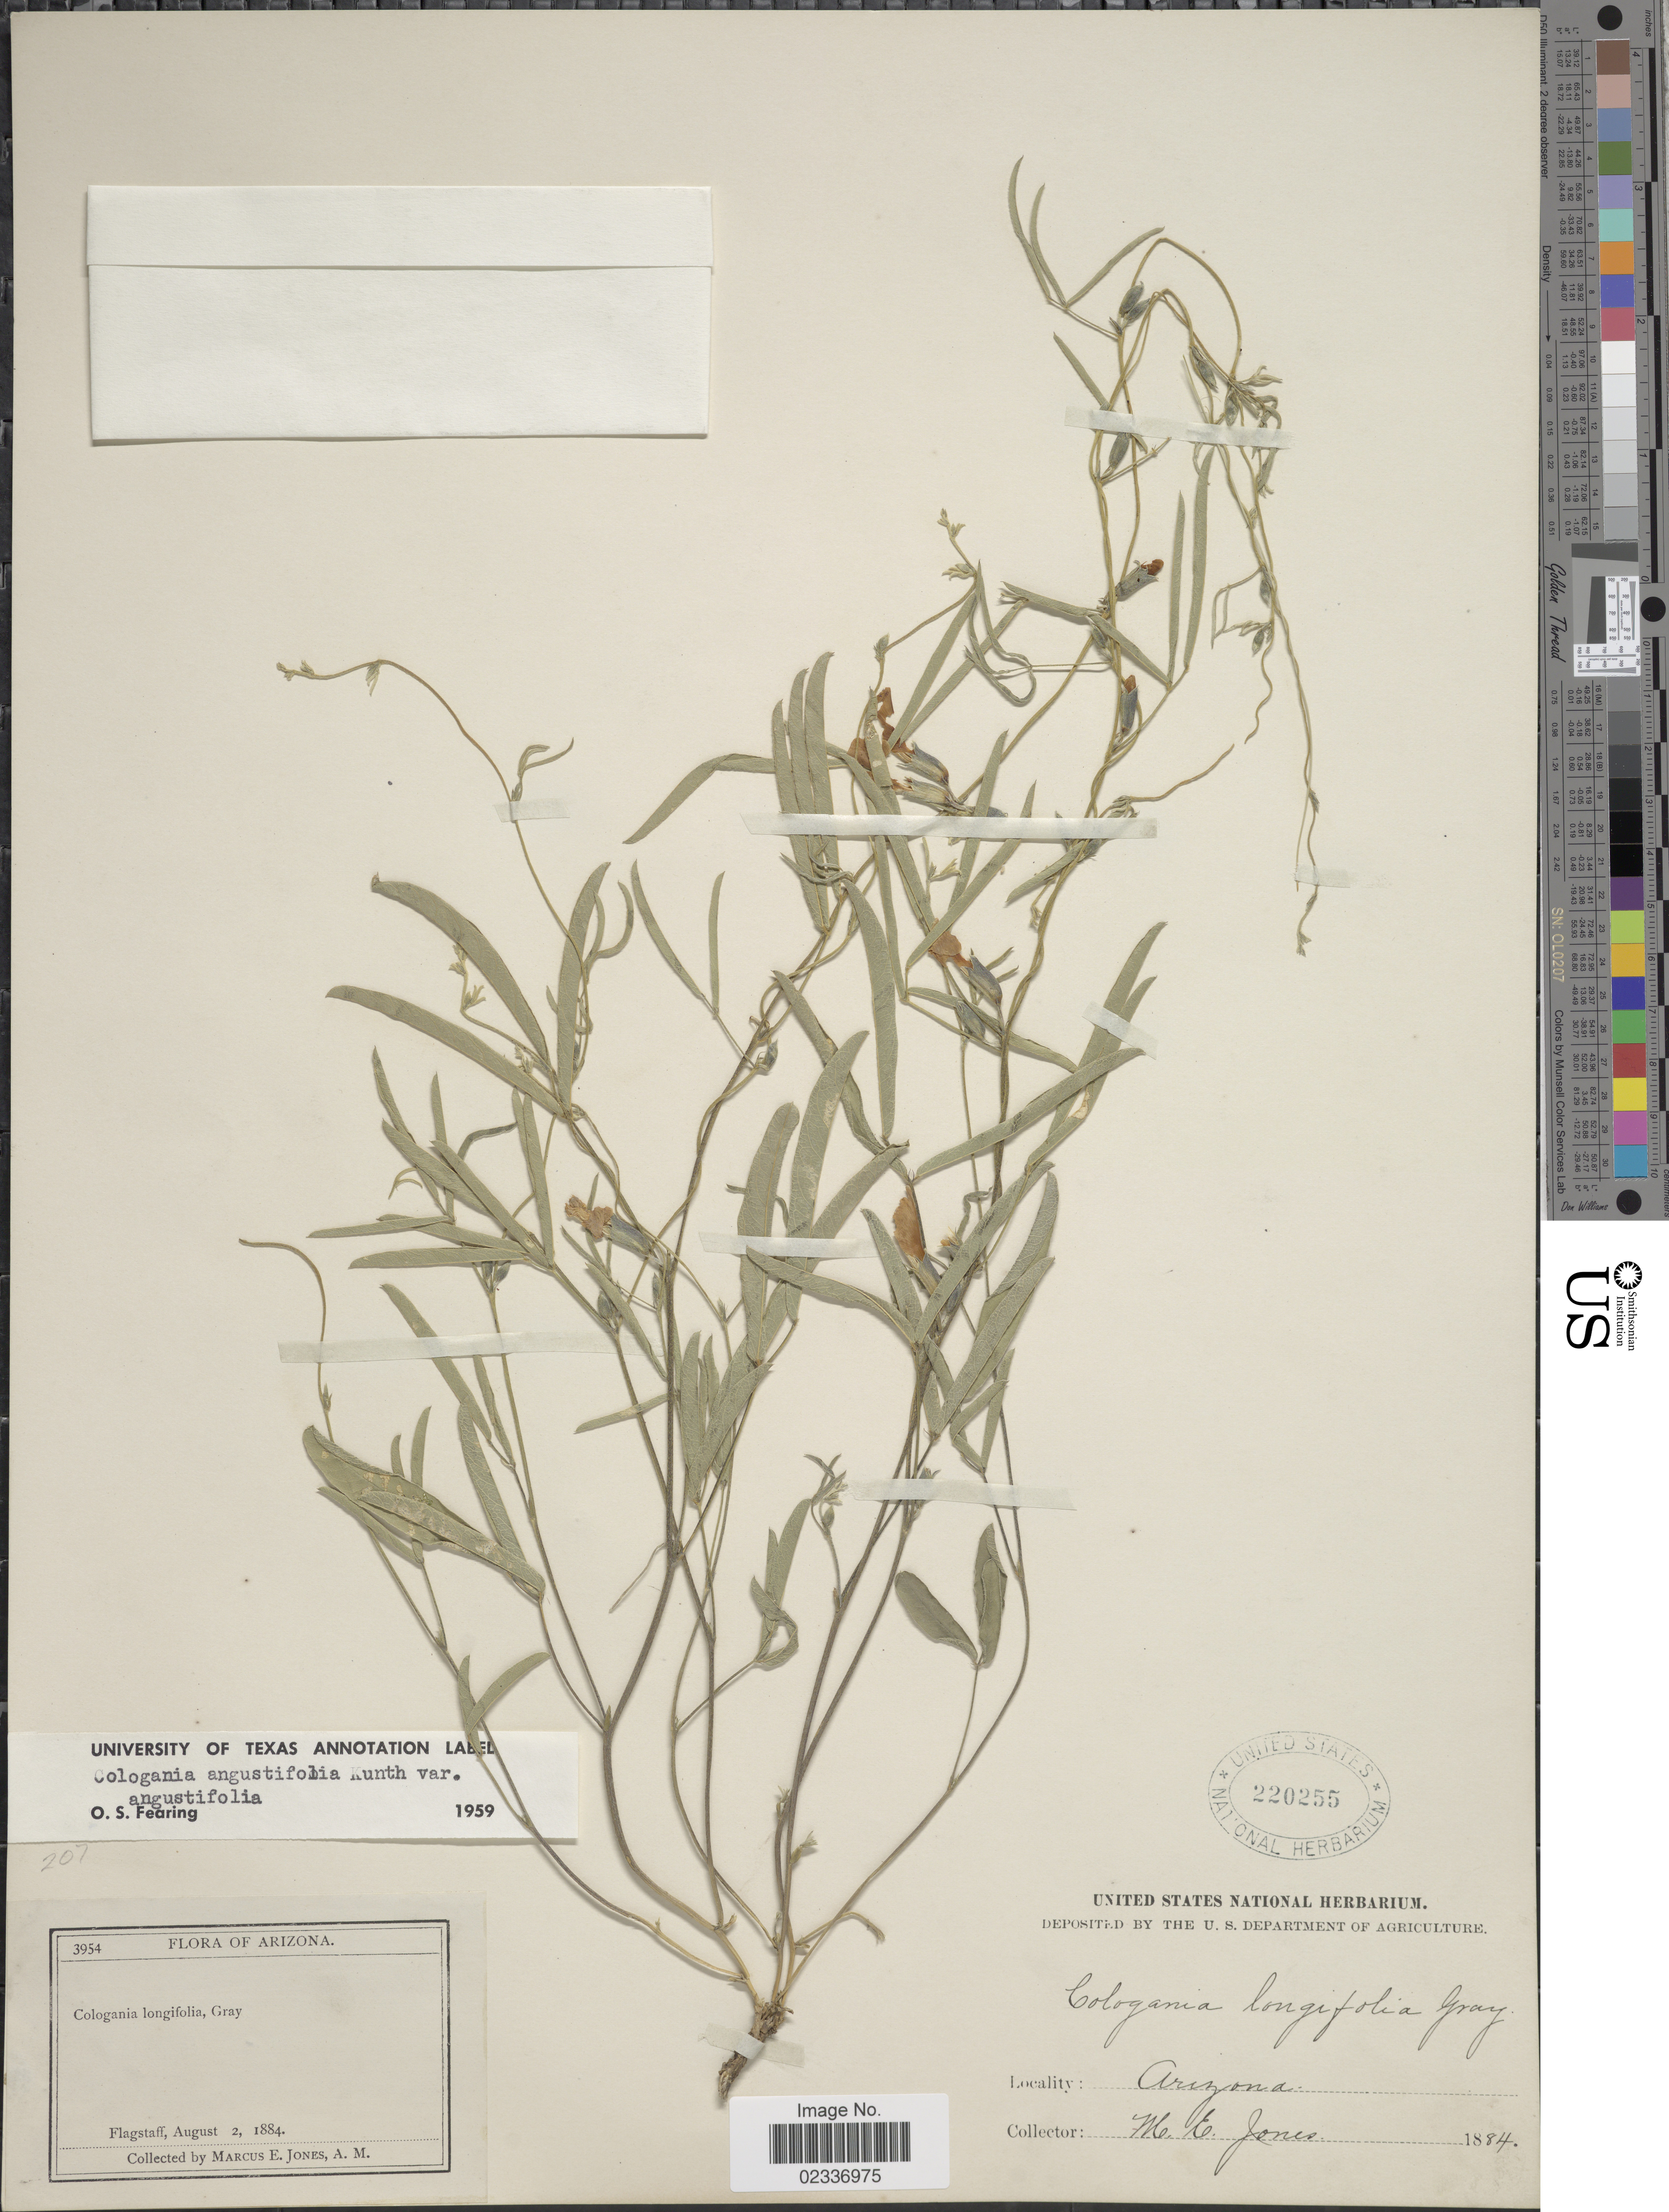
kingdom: Plantae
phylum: Tracheophyta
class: Magnoliopsida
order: Fabales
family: Fabaceae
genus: Cologania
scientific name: Cologania angustifolia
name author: Kunth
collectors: M. E. Jones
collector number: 3954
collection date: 1884-08-02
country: United States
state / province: Arizona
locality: Flagstaff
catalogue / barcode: US 220255